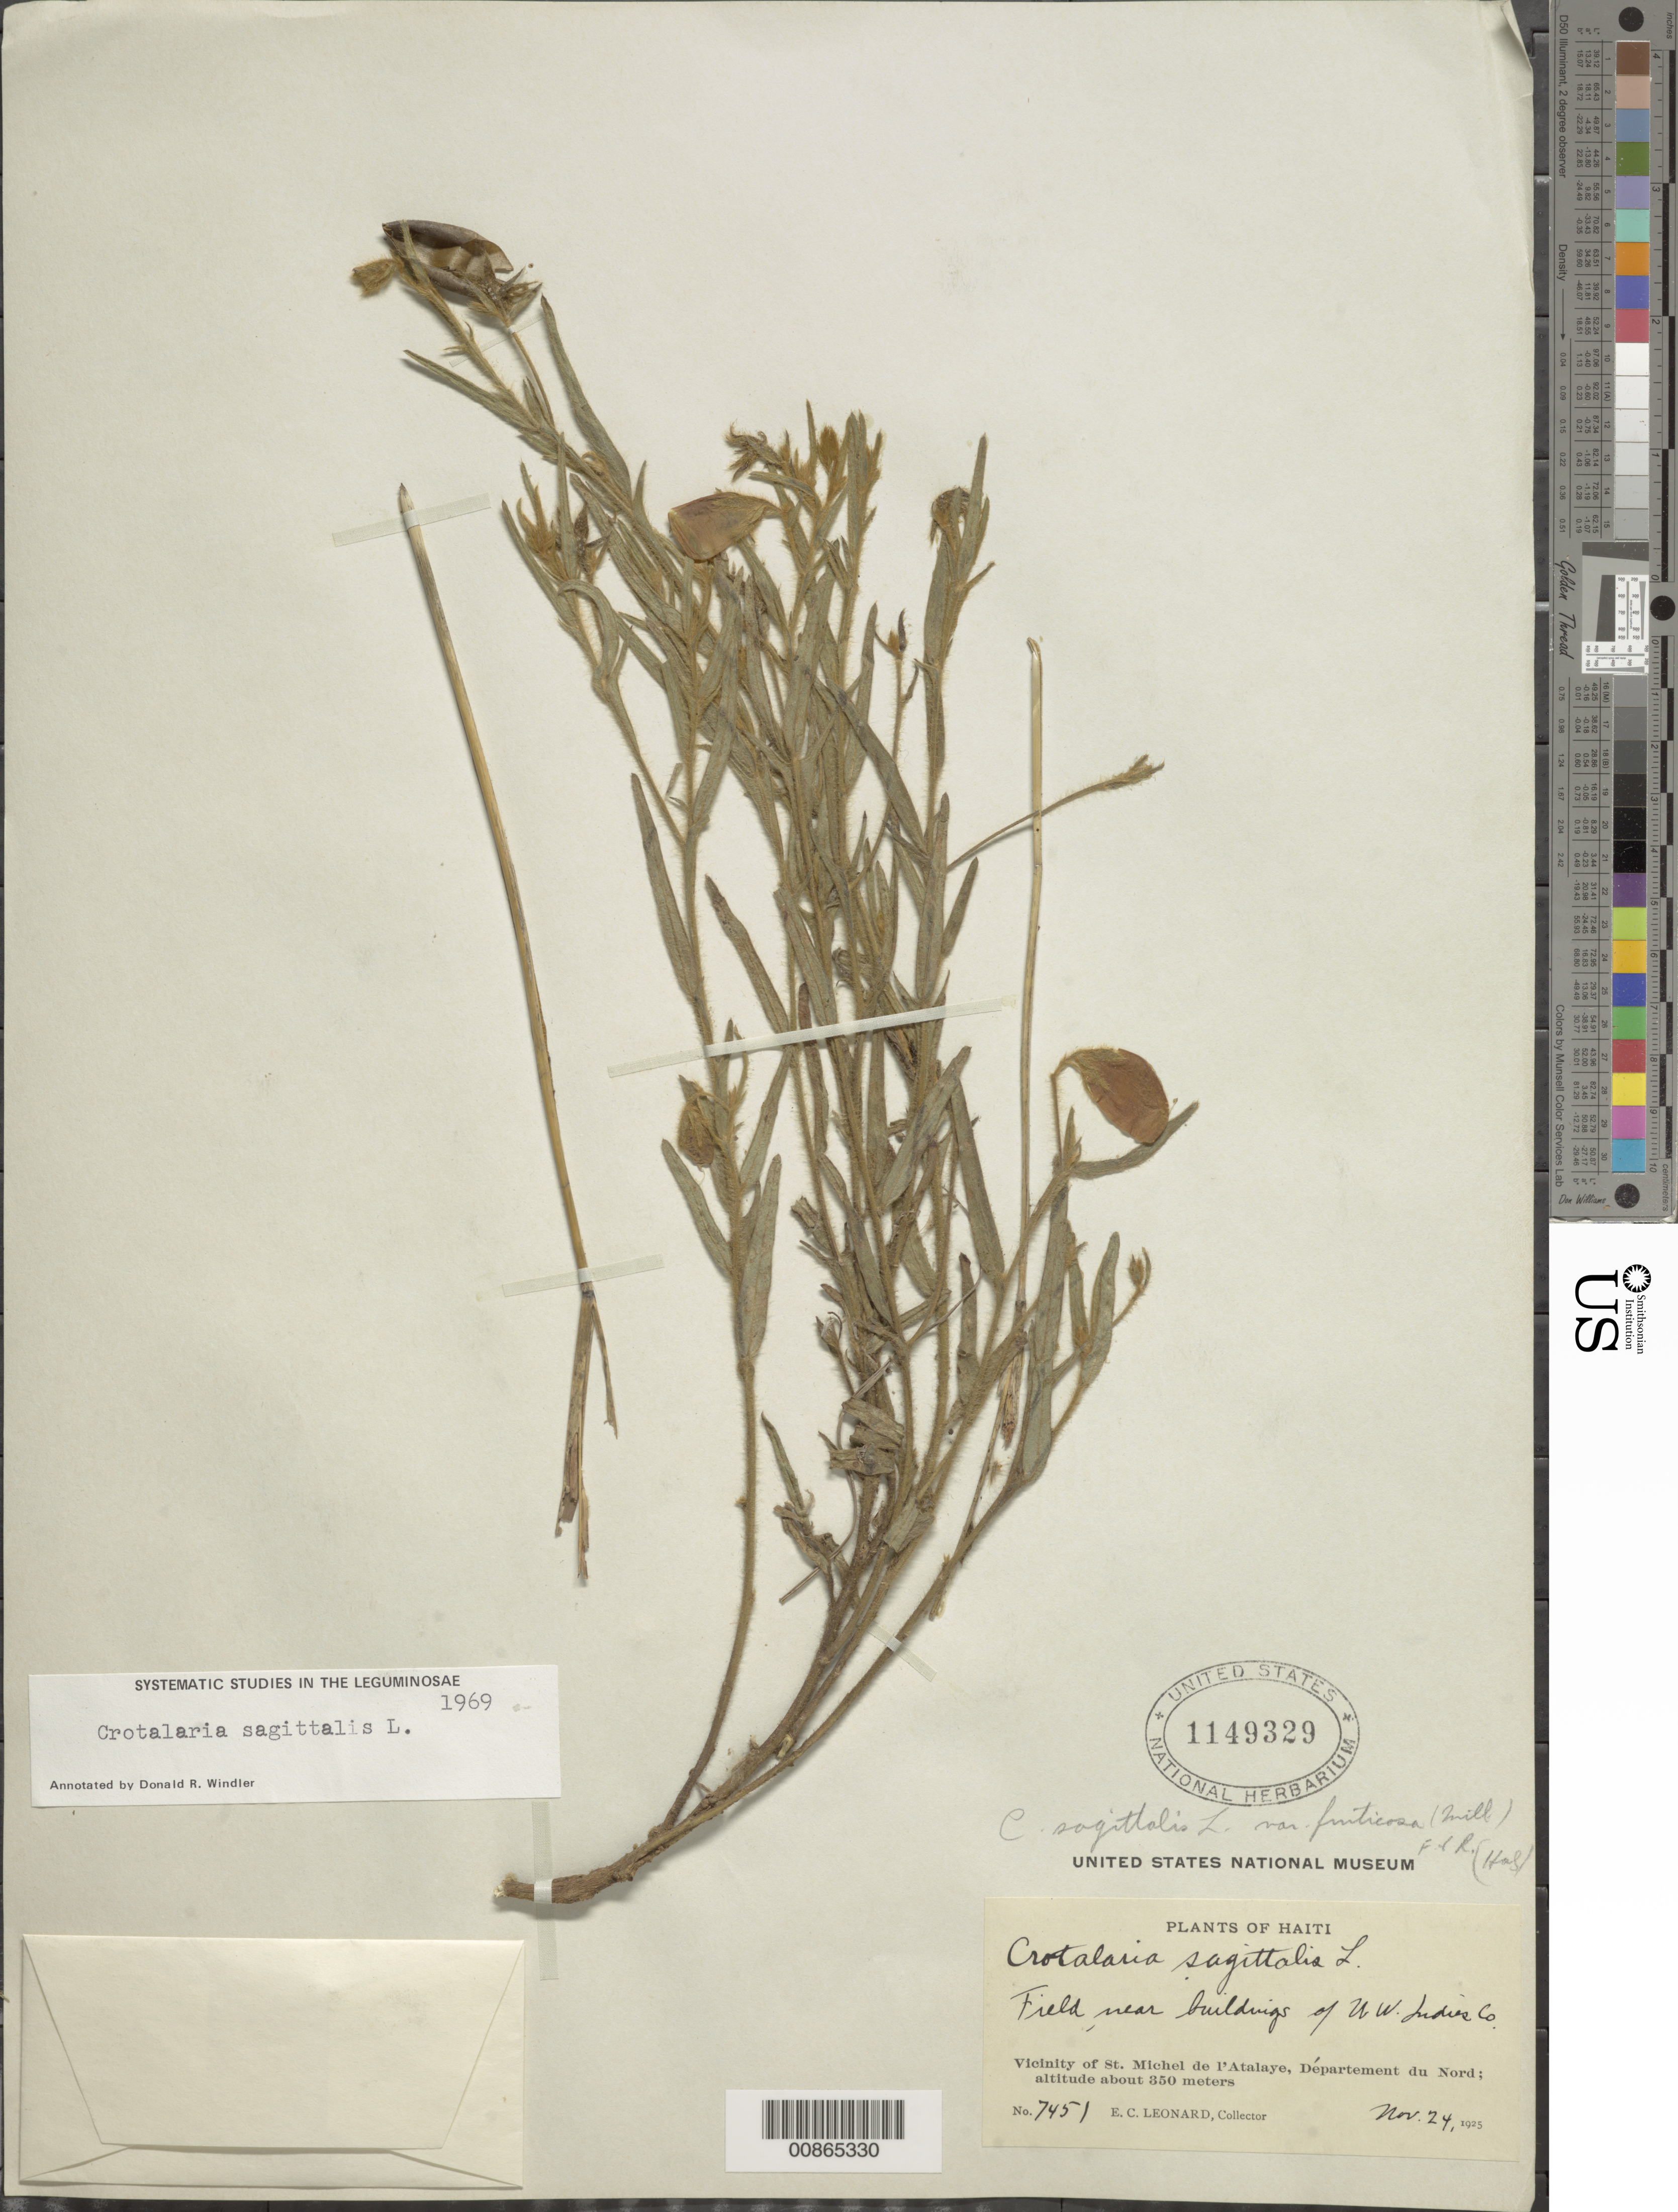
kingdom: Plantae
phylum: Tracheophyta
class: Magnoliopsida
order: Fabales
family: Fabaceae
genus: Crotalaria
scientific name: Crotalaria sagittalis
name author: L.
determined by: Windler, D. R.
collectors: E. C. Leonard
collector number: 7451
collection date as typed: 24 Nov 1925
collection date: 1925-11-24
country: Haiti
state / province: Nord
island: Hispaniola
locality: Vicinity of St. Michel de l'Atalaye, near buildings of U.W. Indies Co.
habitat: Field.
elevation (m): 350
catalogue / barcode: US 1149329